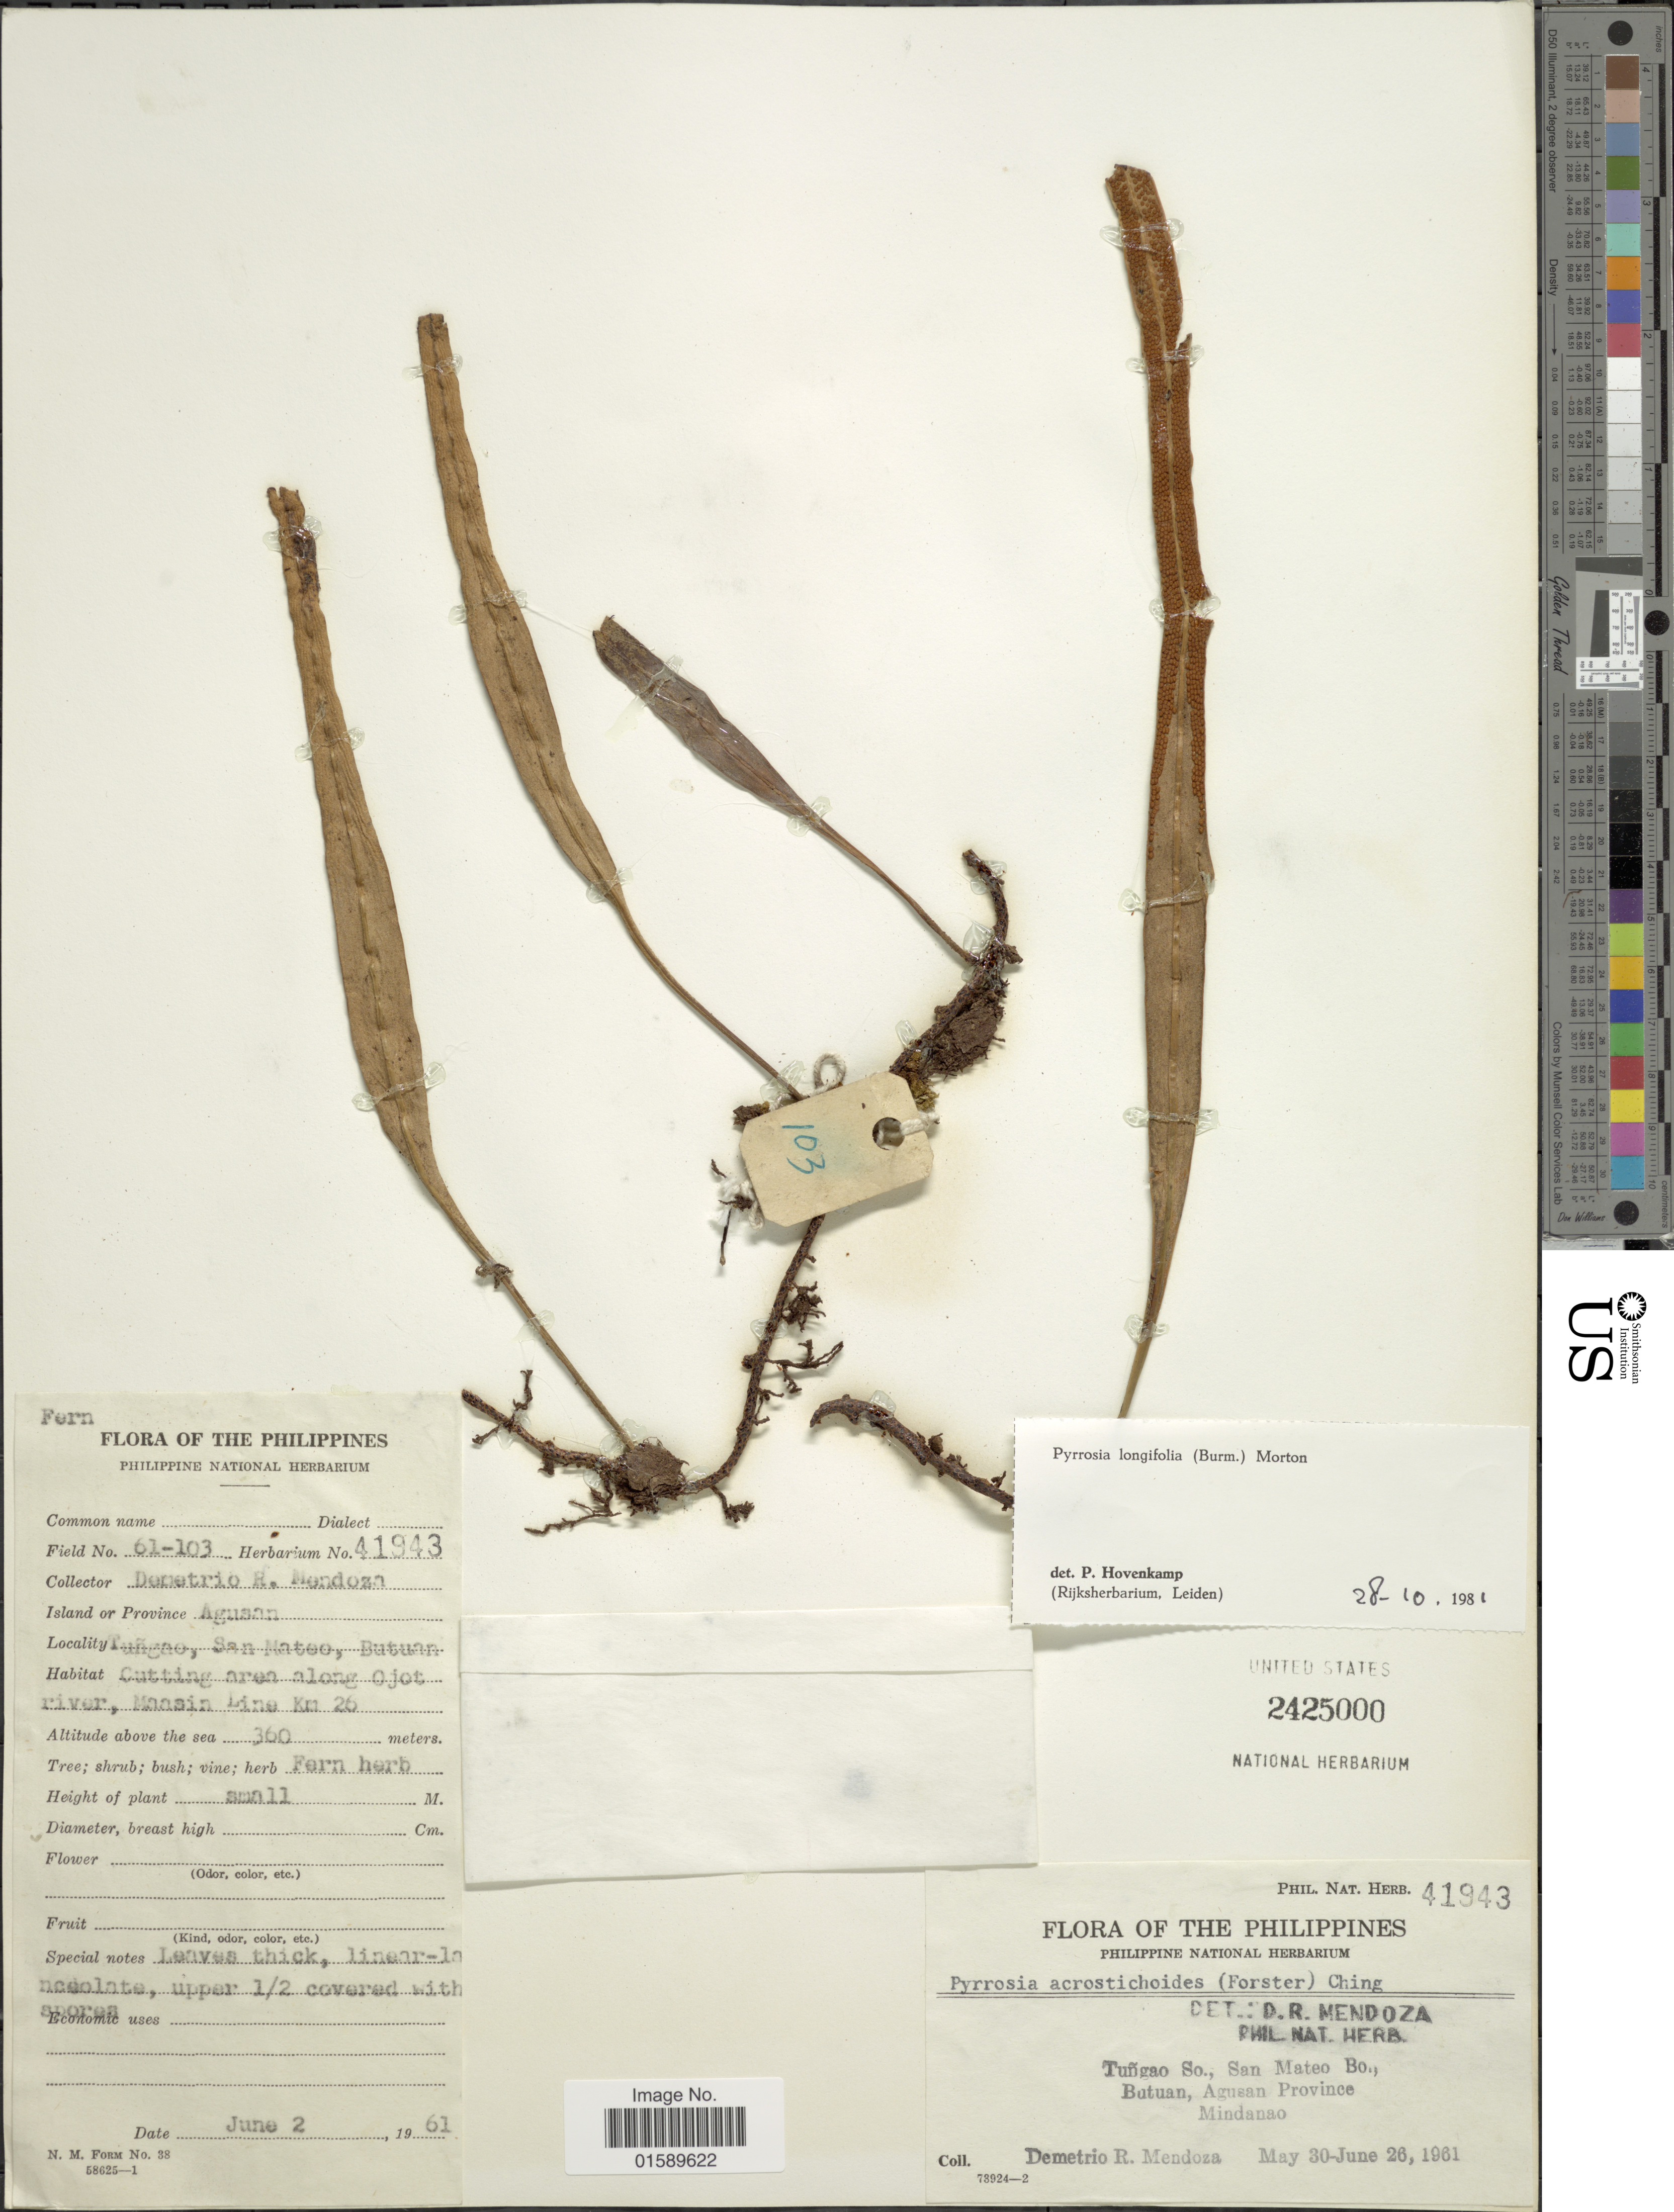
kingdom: Plantae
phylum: Tracheophyta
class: Polypodiopsida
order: Polypodiales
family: Polypodiaceae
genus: Pyrrosia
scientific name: Pyrrosia longifolia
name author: (Burm. f.) C.V. Morton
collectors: D. Mendoza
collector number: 61-103/41943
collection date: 1961-06-02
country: Philippines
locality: Tungao So., San Mateao Co., Butuan, Agusan Province, Mindanao, Maasin Line Km 26.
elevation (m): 360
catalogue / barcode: US 2425000